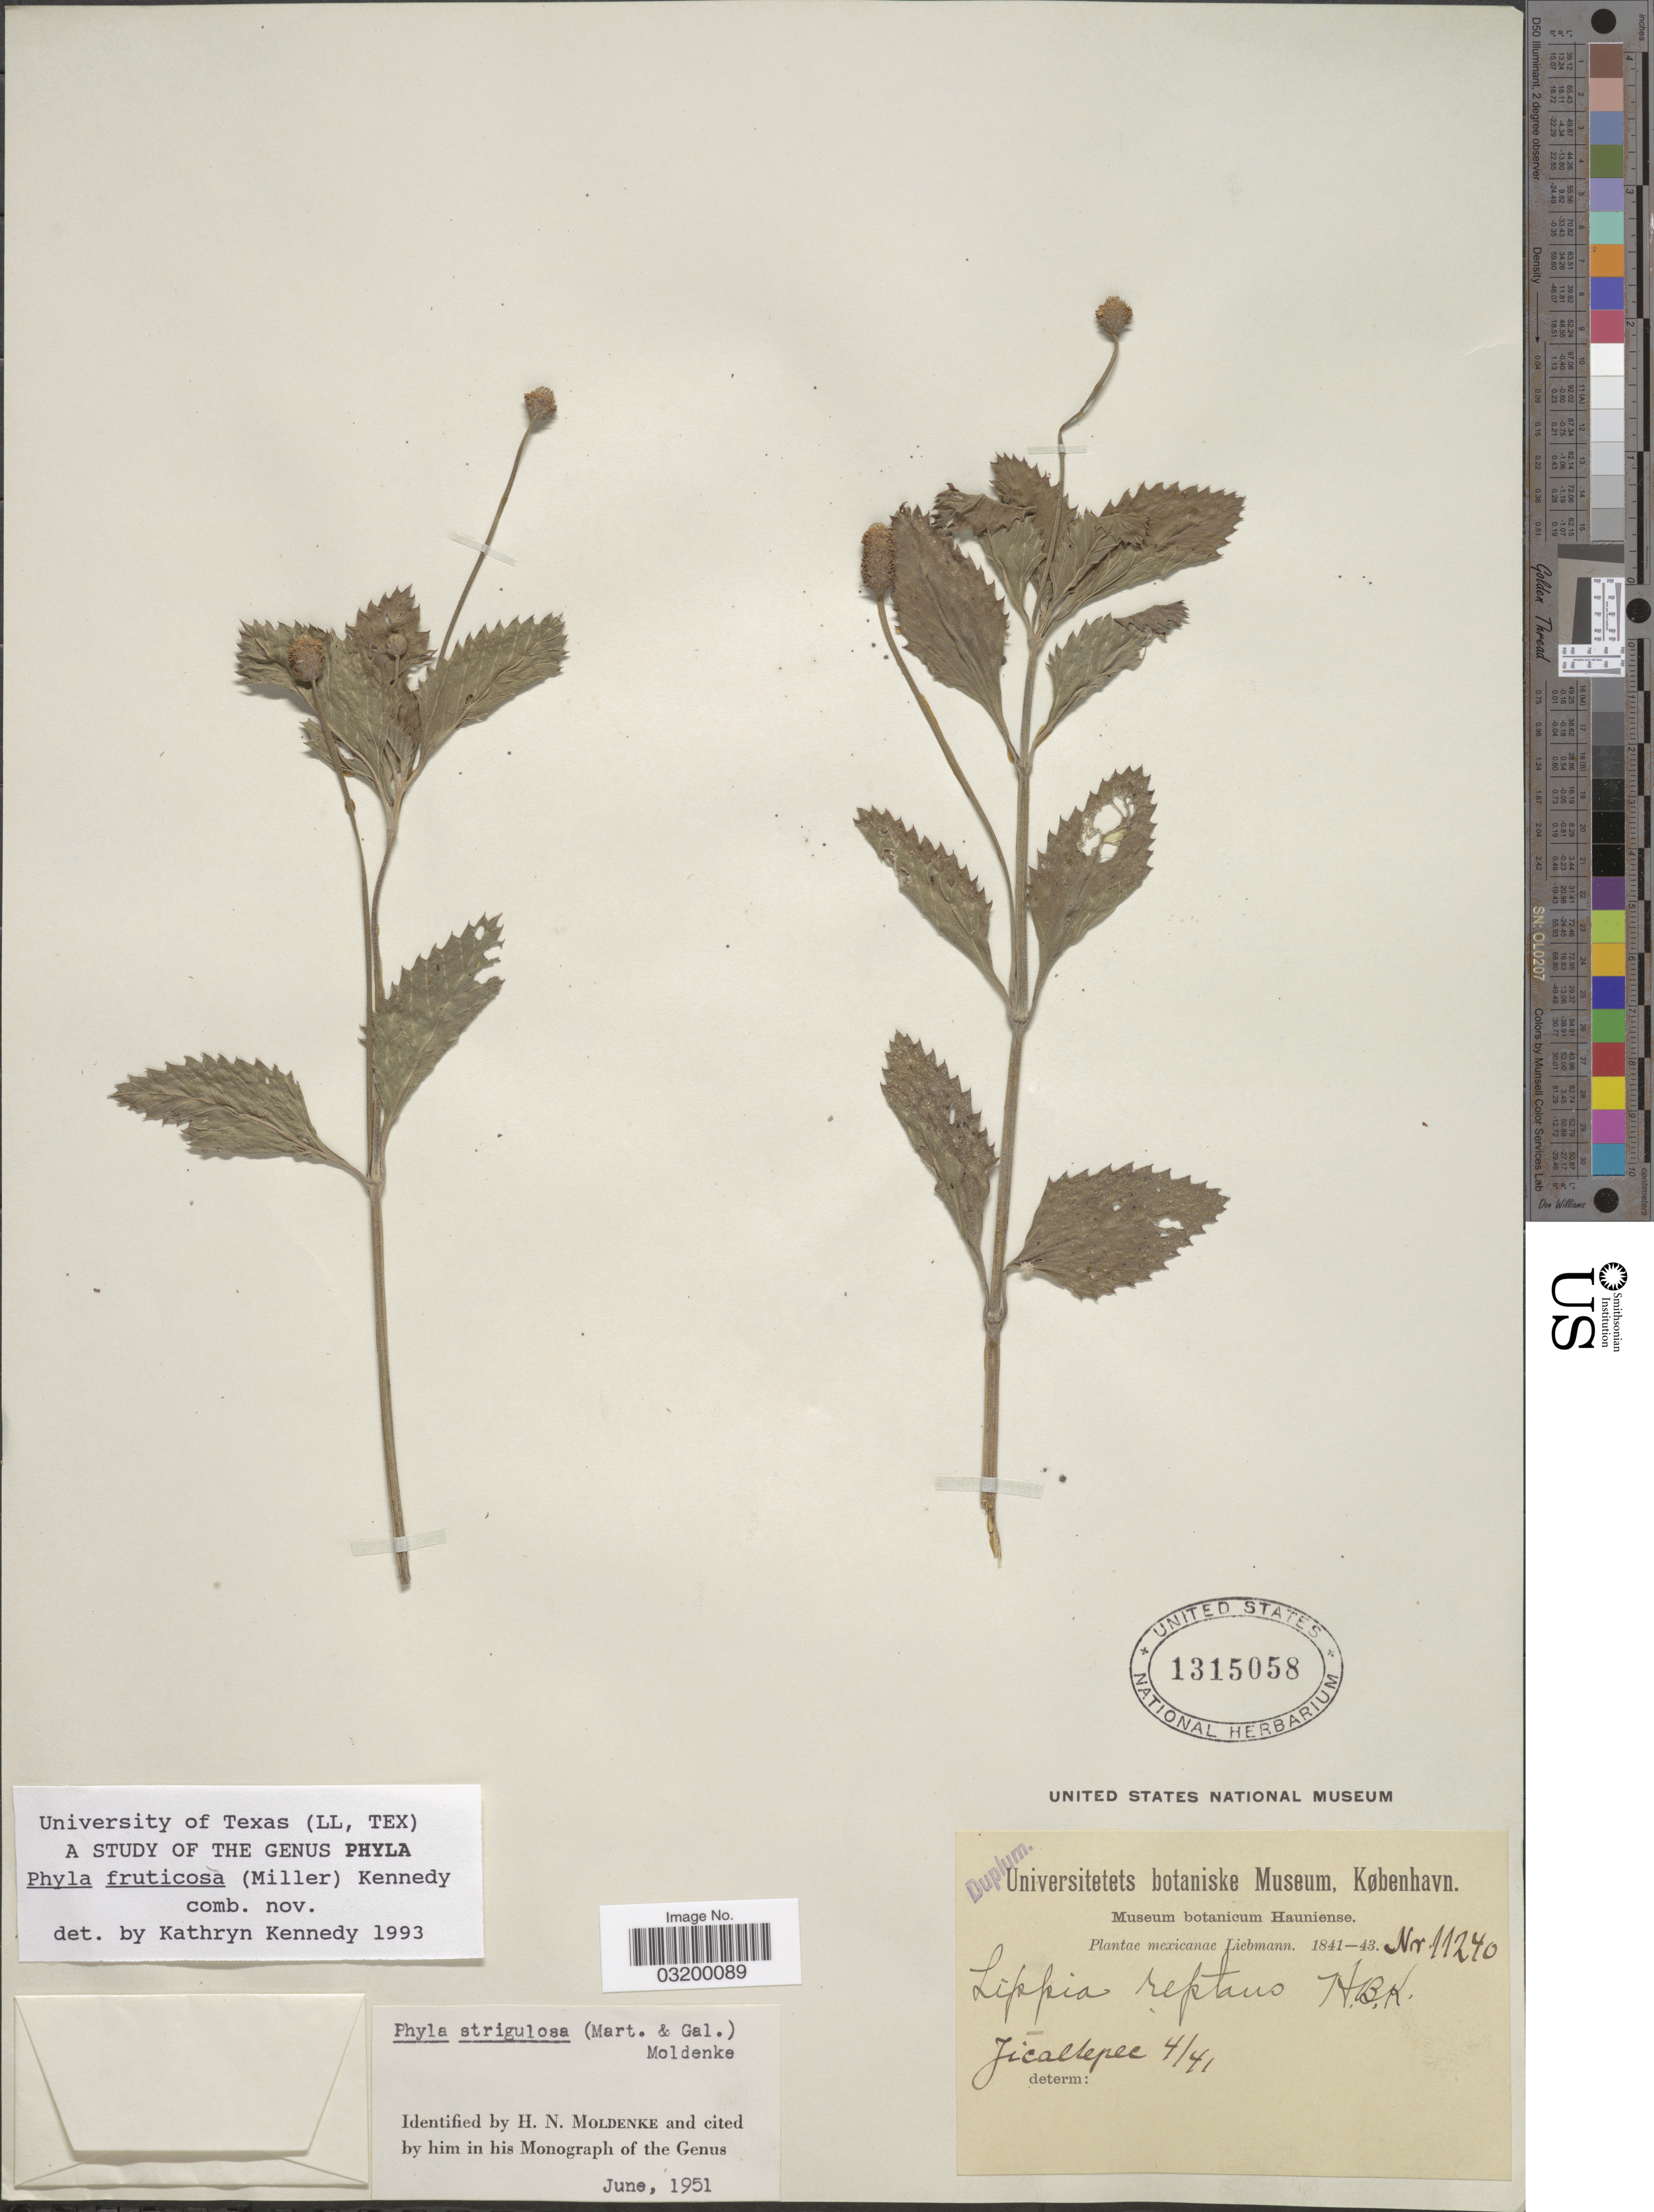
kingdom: Plantae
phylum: Tracheophyta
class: Magnoliopsida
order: Lamiales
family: Verbenaceae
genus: Phyla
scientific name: Phyla nodiflora var. reptans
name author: (Kunth) Moldenke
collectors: Liebmann, --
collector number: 11240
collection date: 1841-04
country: Mexico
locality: Jicaltepec.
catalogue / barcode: US 1315058